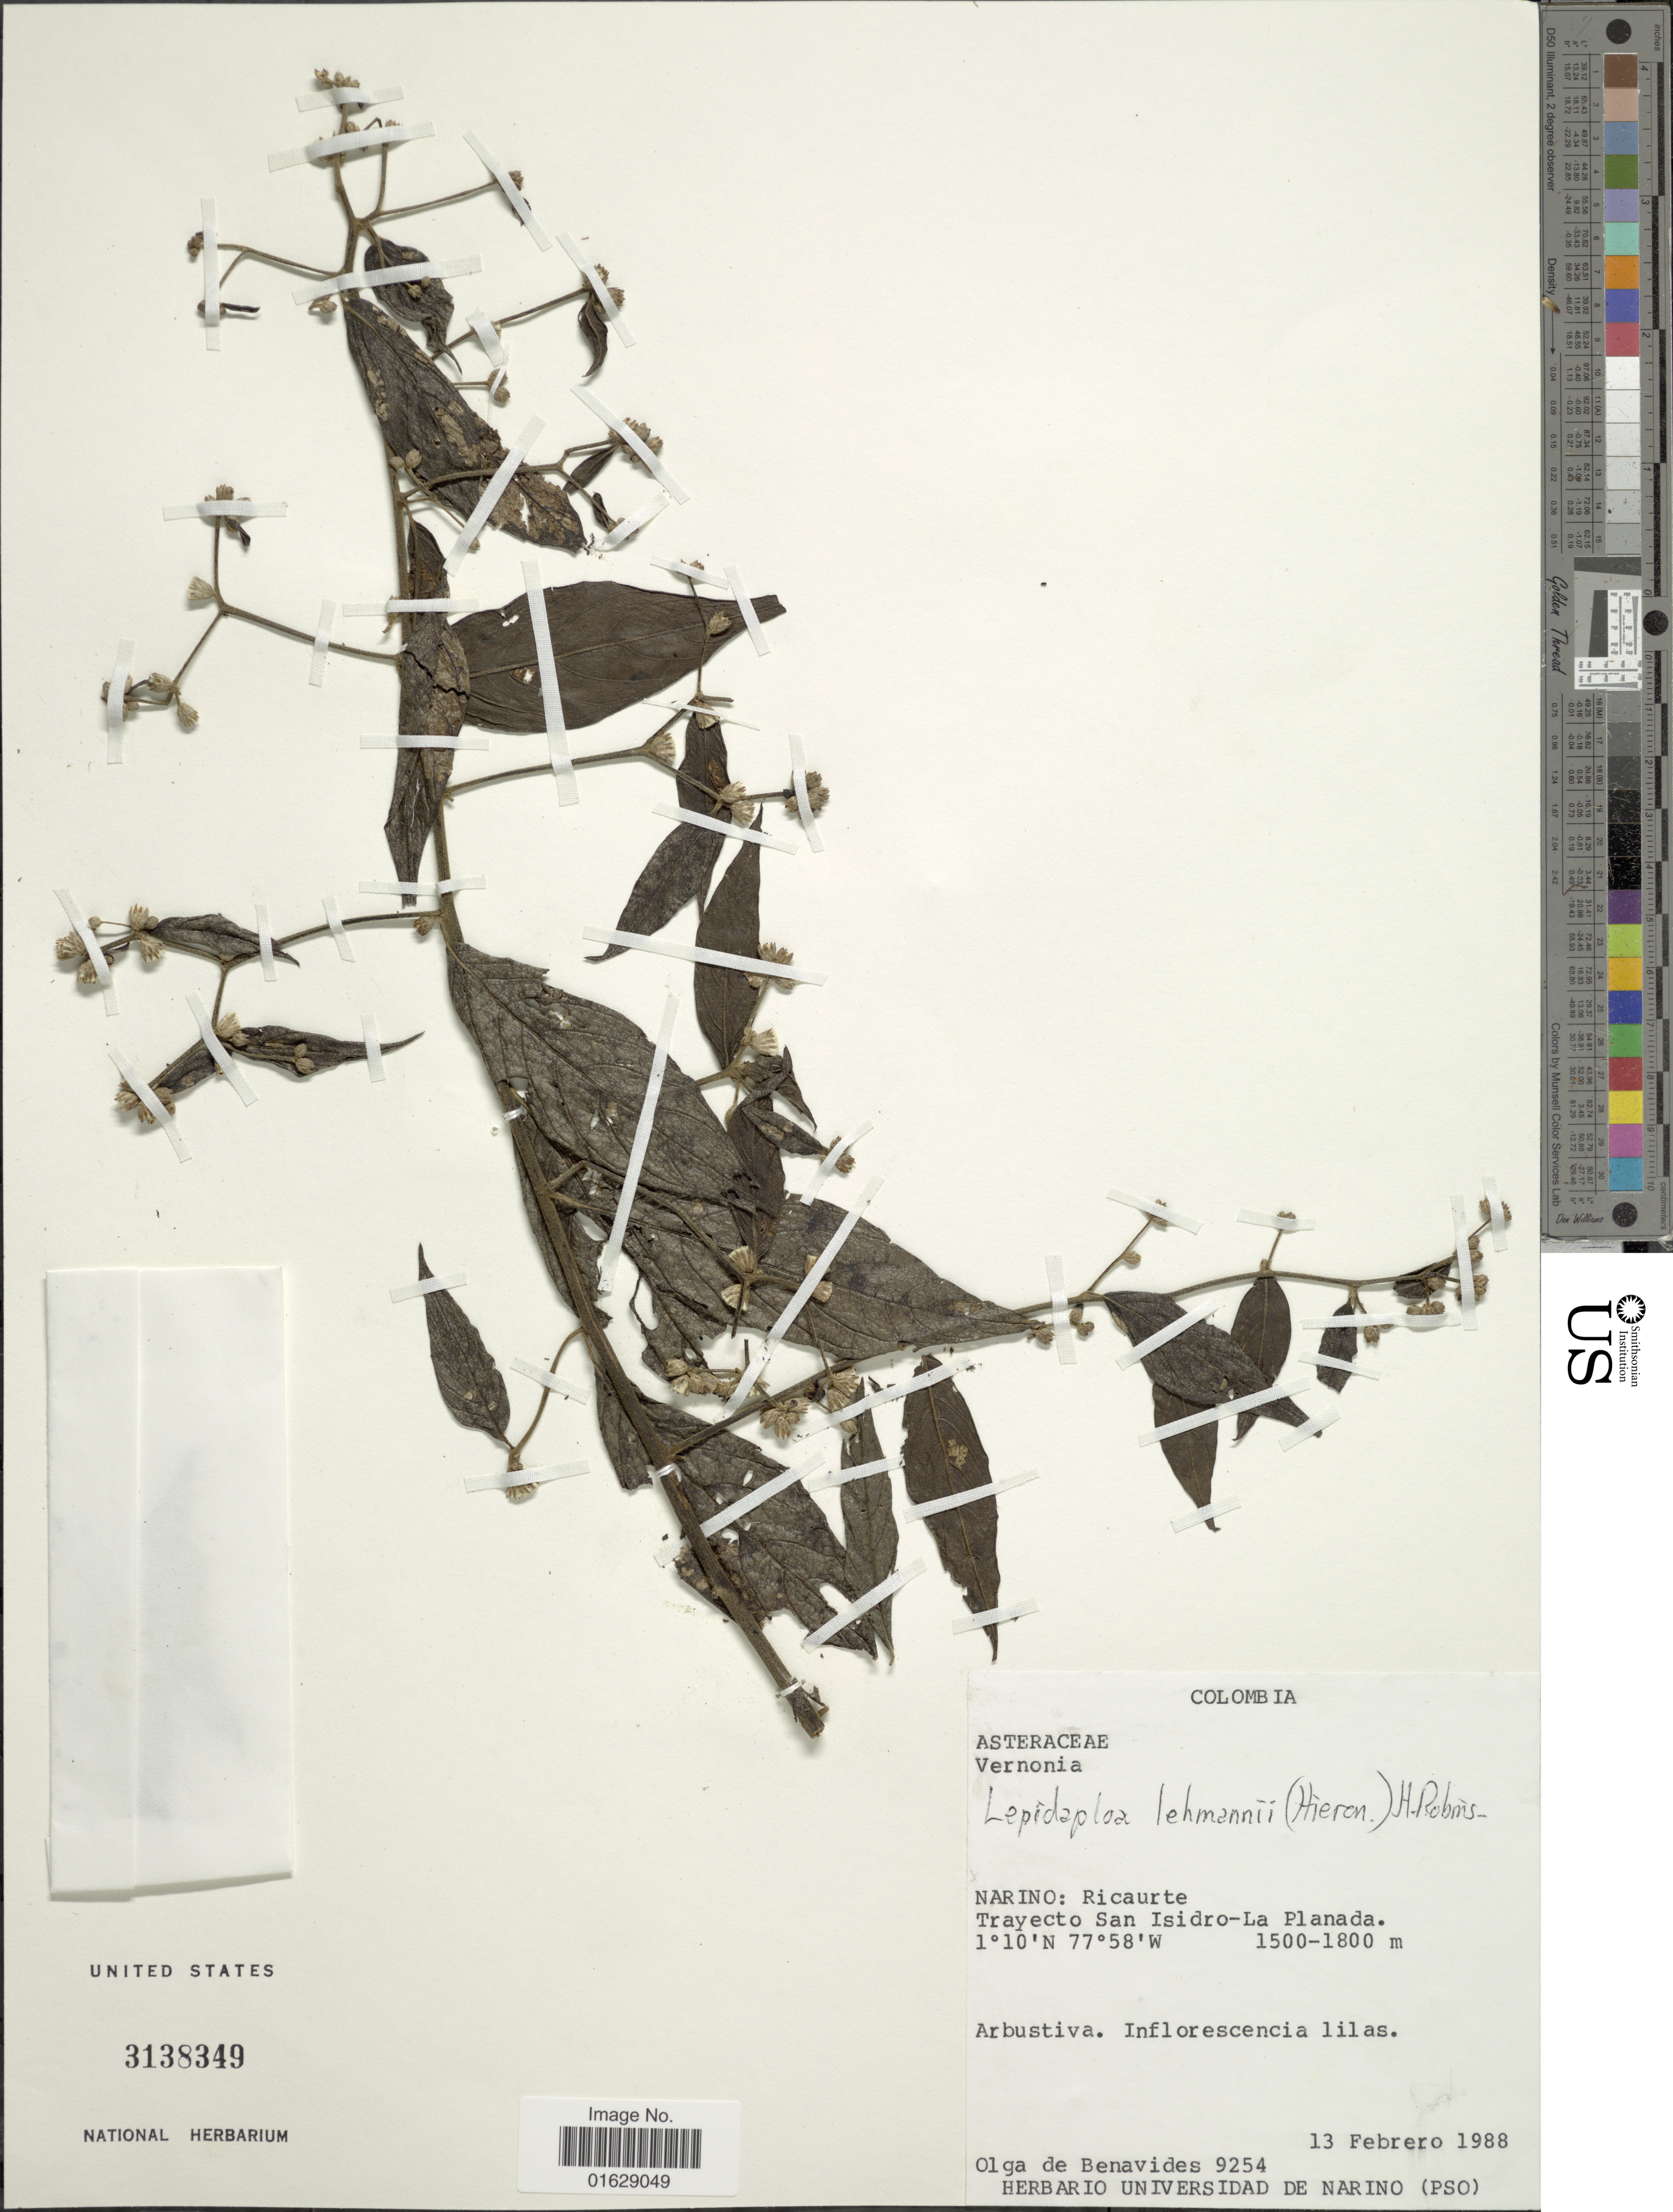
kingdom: Plantae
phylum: Tracheophyta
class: Magnoliopsida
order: Asterales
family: Asteraceae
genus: Lepidaploa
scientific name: Lepidaploa lehmannii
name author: (Hieron.) H. Rob.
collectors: Olga S. de Benavides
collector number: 9254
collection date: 1988-02-13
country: Colombia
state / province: Nariño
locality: Ricaurte. Trayecto San Isidro-La Planada.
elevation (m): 1500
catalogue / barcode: US 3138349